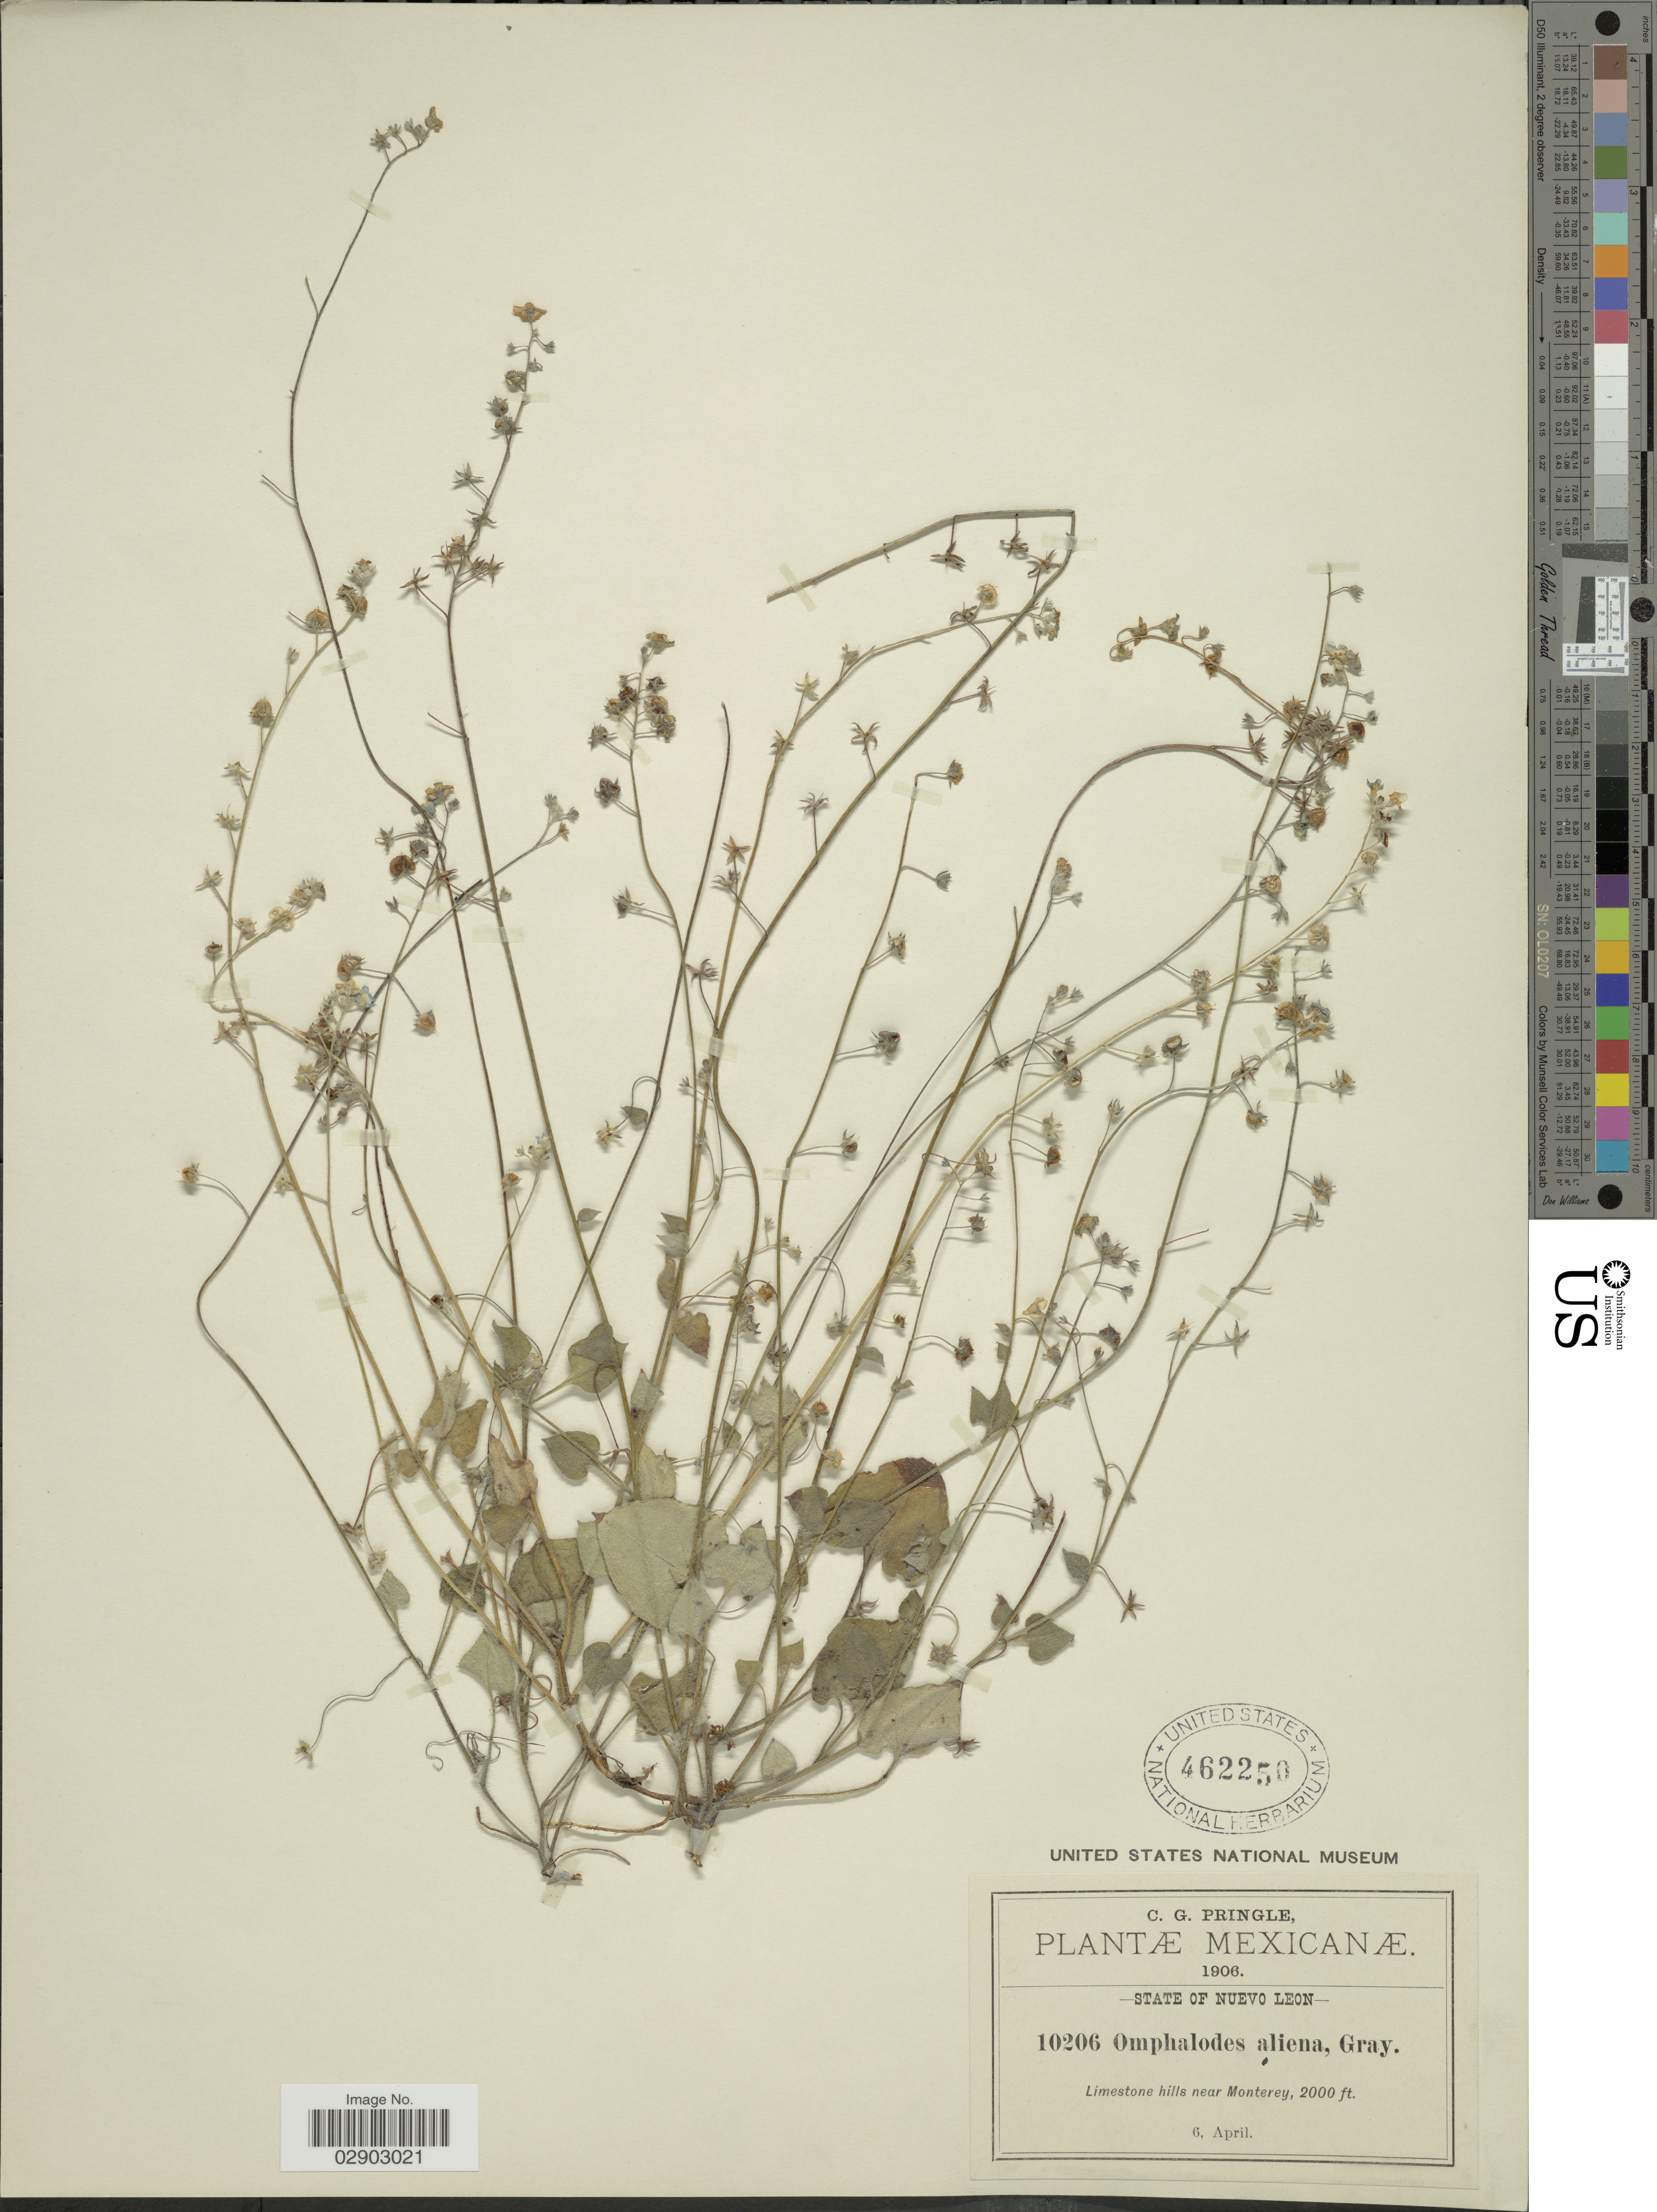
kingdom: Plantae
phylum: Tracheophyta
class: Magnoliopsida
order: Boraginales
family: Boraginaceae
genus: Omphalodes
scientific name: Omphalodes aliena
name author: A. Gray ex Hemsl.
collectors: C. G. Pringle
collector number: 10206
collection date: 1906-04-06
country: Mexico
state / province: Nuevo León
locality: Limestone hills near Monterey.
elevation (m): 610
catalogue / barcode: US 462250